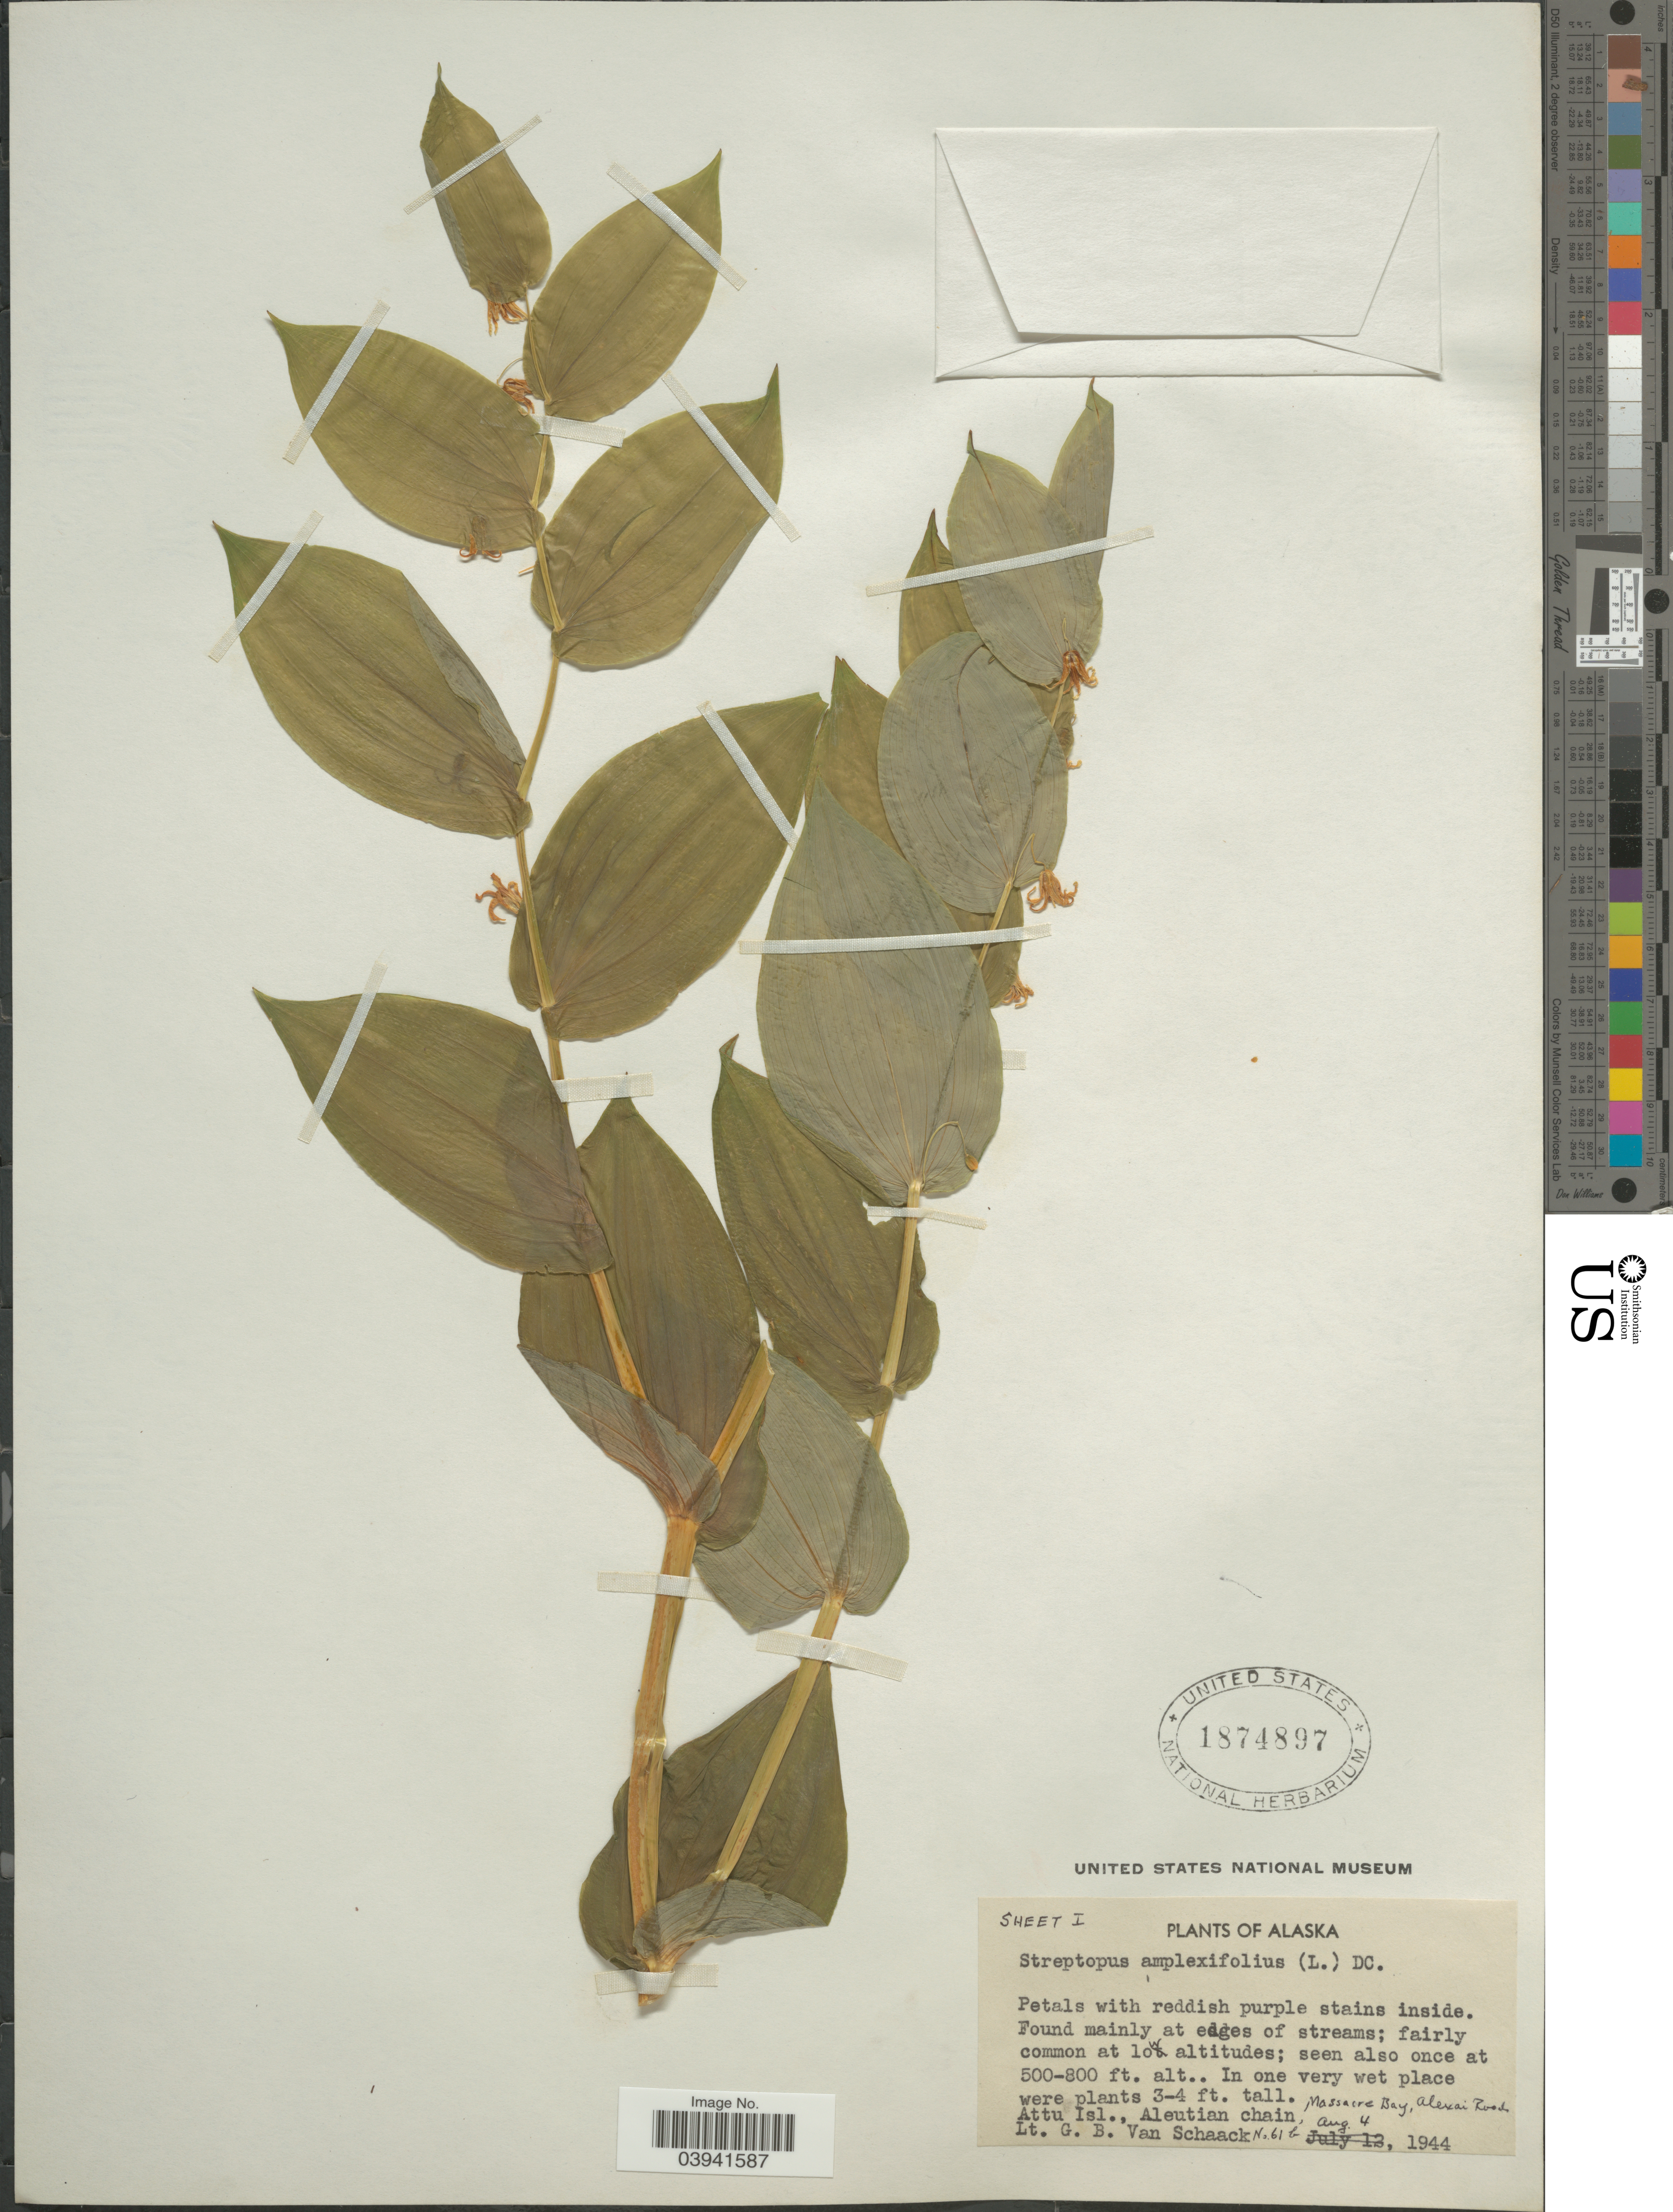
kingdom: Plantae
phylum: Tracheophyta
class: Liliopsida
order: Liliales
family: Liliaceae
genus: Streptopus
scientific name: Streptopus amplexifolius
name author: (L.) DC.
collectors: G. Van Schaack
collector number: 61b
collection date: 1944-08-04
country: United States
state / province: Alaska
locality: Attu Isl., Aleutian chain, Massacre Bay, Alexai Road.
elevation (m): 152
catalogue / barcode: US 1874897